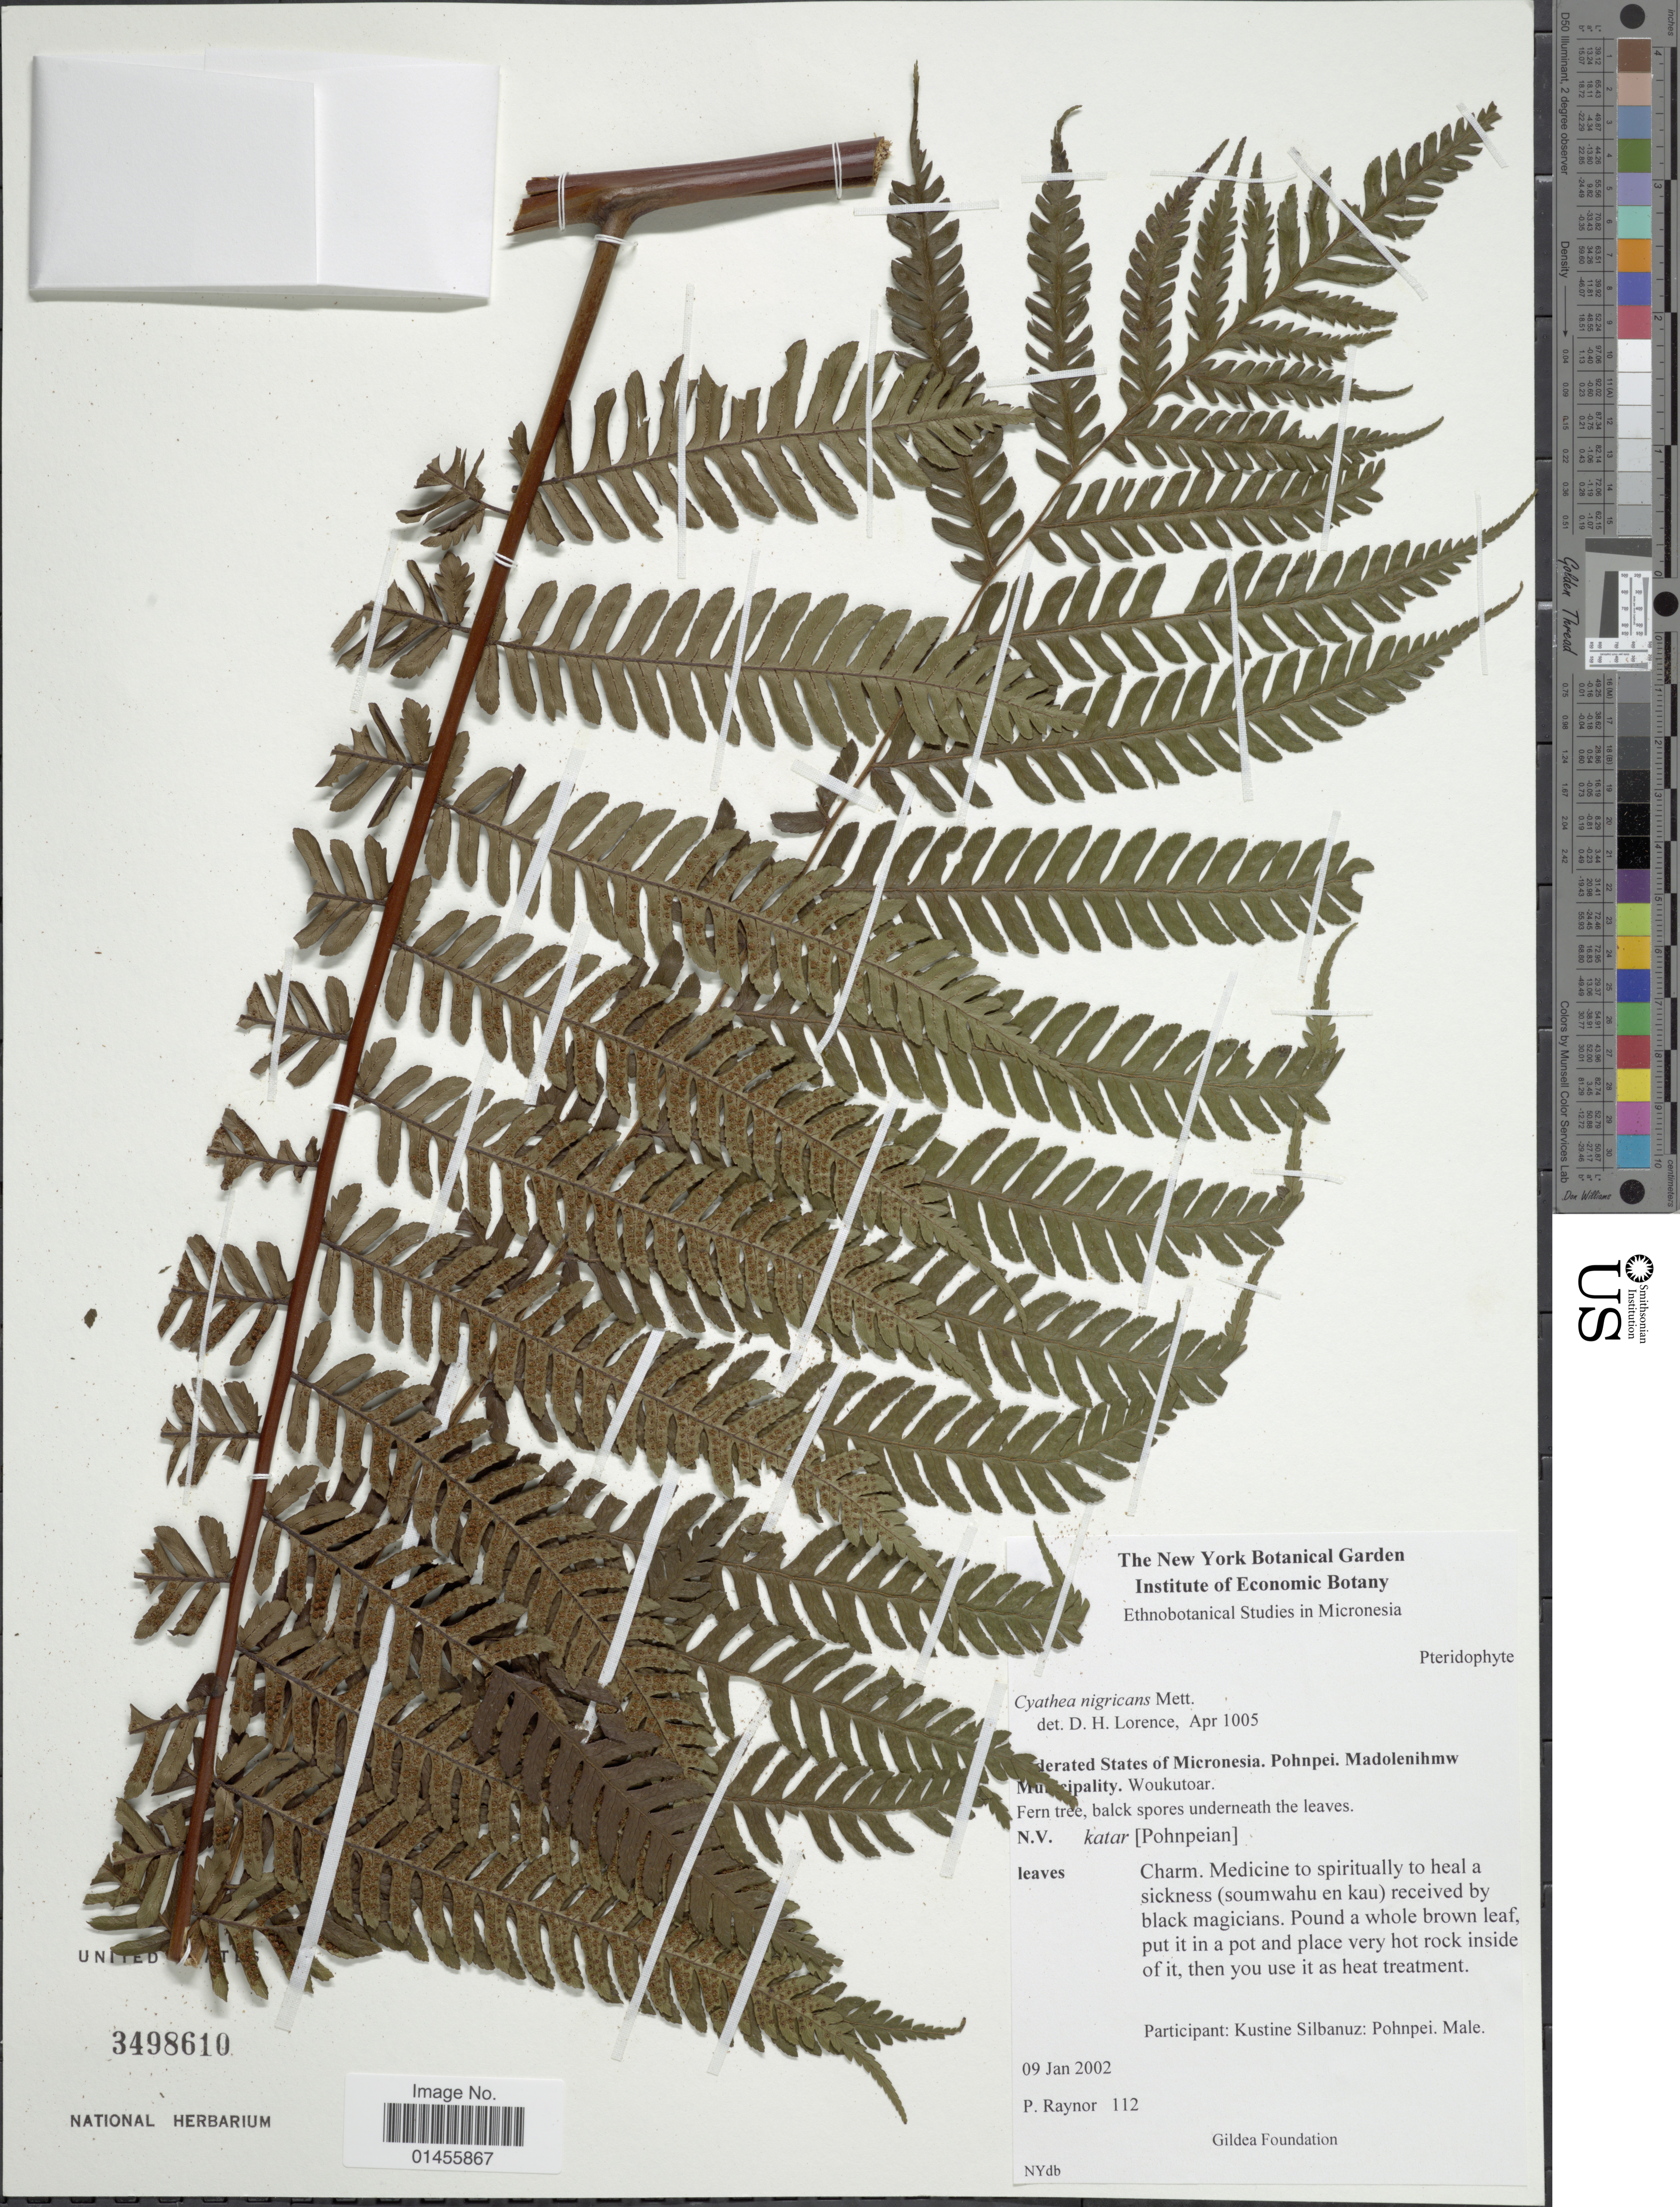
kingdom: Plantae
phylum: Tracheophyta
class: Polypodiopsida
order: Cyatheales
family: Cyatheaceae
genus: Sphaeropteris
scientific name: Sphaeropteris nigricans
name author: (Mett.) R.M. Tryon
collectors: P. Raynor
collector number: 112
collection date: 2002-01-09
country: Micronesia, Federated States of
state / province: Pohnpei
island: Pohnpei [Ponape]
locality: Madolenihmw, Municpality. Woukutoar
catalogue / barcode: US 3498610